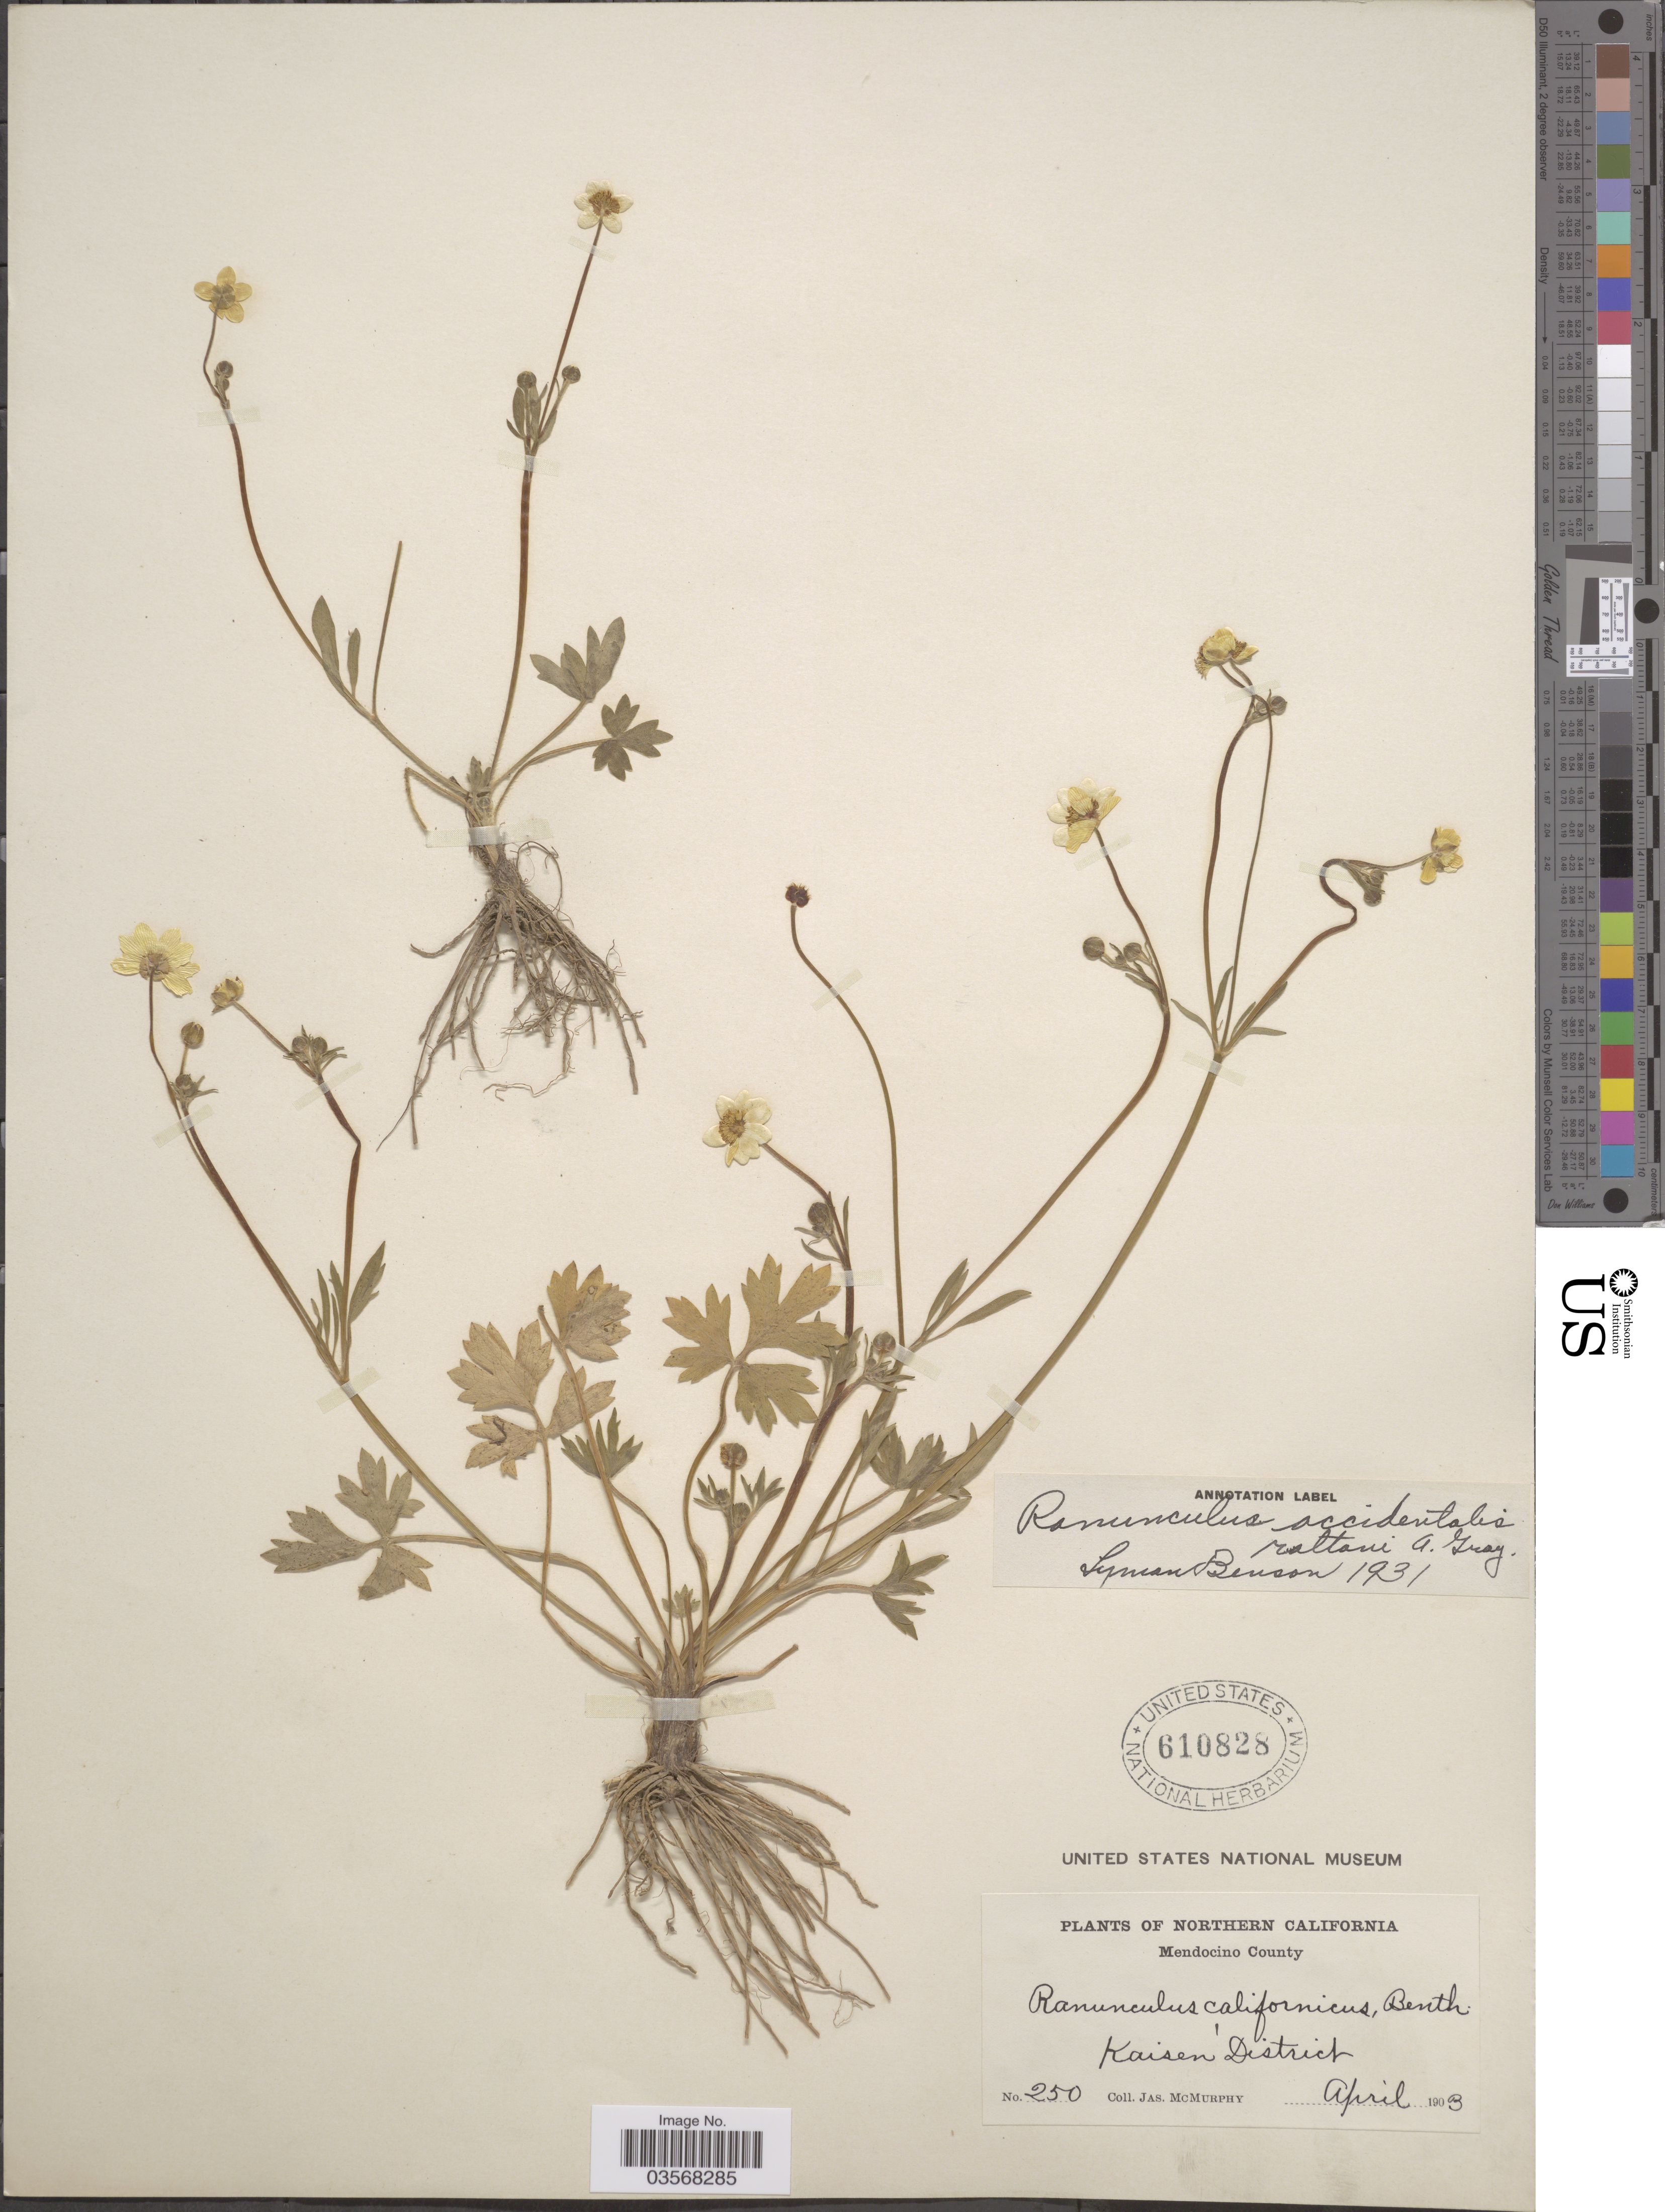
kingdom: Plantae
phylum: Tracheophyta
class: Magnoliopsida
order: Ranunculales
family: Ranunculaceae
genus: Ranunculus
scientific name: Ranunculus occidentalis var. rattanii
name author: A. Gray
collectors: J. McMurphy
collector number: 250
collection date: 1903-04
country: United States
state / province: California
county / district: Mendocino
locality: Northern California. Mendocino County. Kaisen District.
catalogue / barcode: US 610828